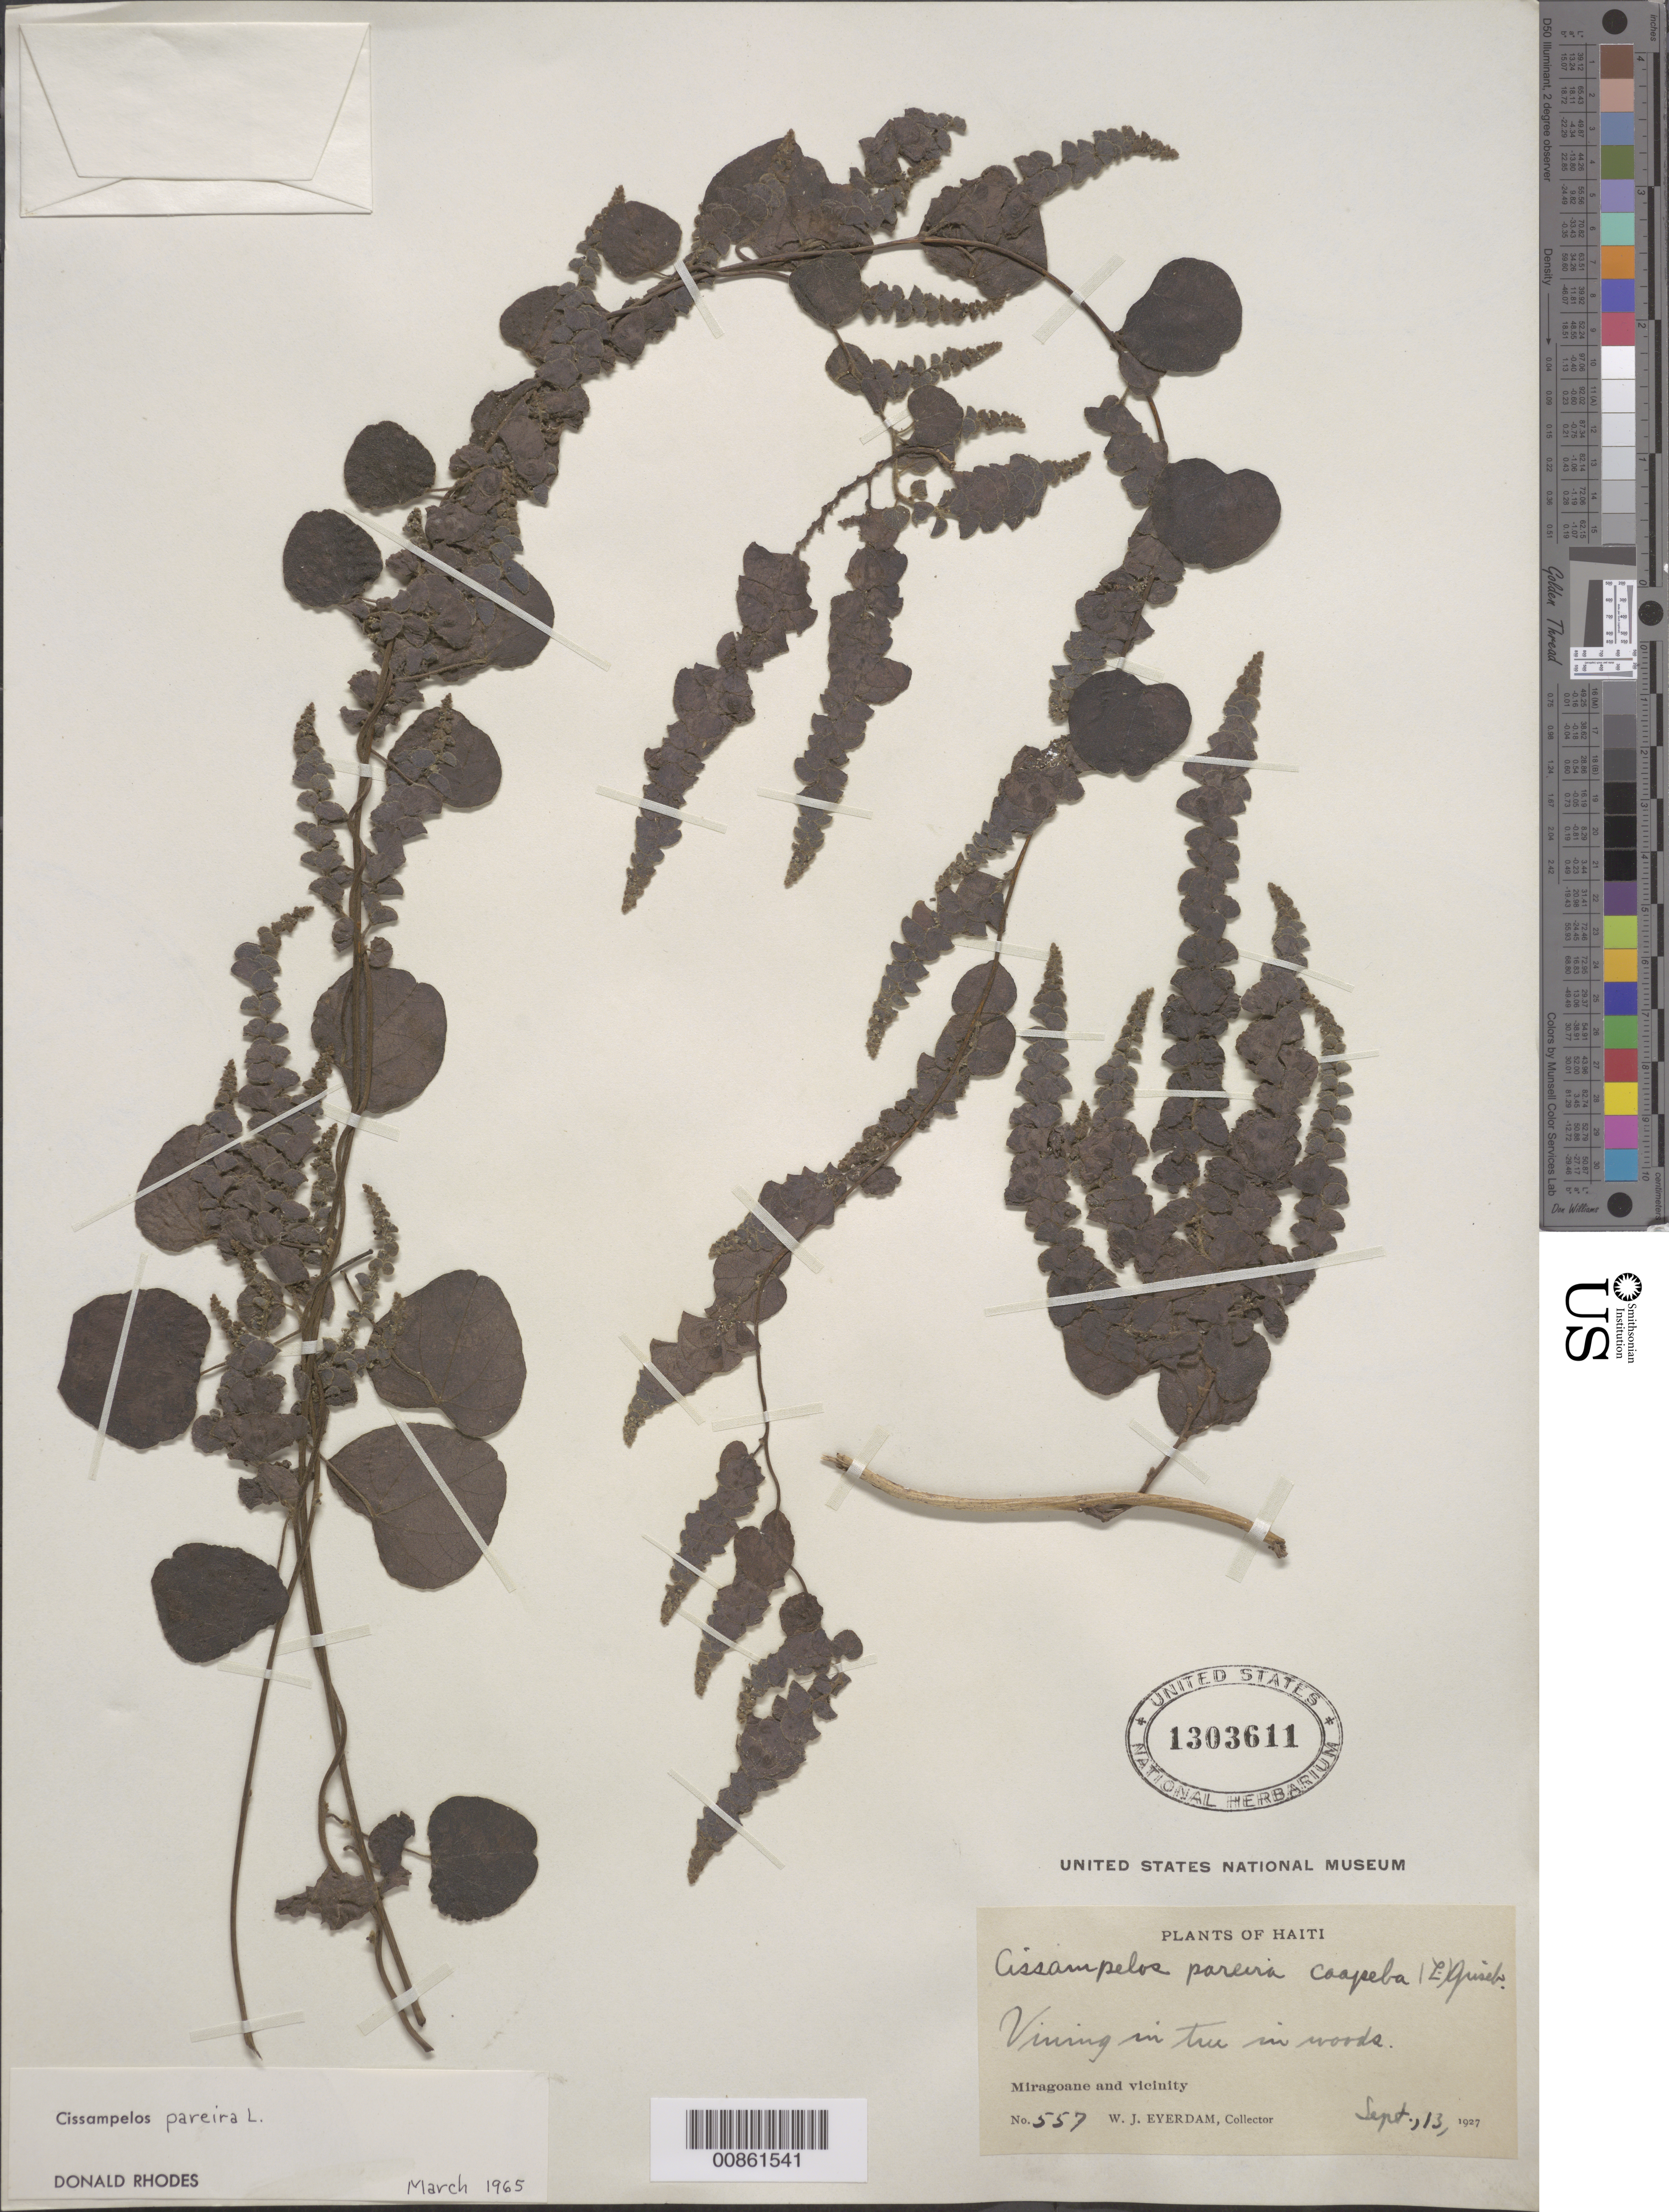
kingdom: Plantae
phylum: Tracheophyta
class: Magnoliopsida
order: Ranunculales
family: Menispermaceae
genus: Cissampelos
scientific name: Cissampelos pareira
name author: L.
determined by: Rhodes, D.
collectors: W. J. Eyerdam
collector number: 557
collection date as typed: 13 Sep 1927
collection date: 1927-09-13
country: Haiti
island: Hispaniola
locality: Miragoane and vicinity.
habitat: Vining in tree in woods.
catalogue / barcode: US 1303611